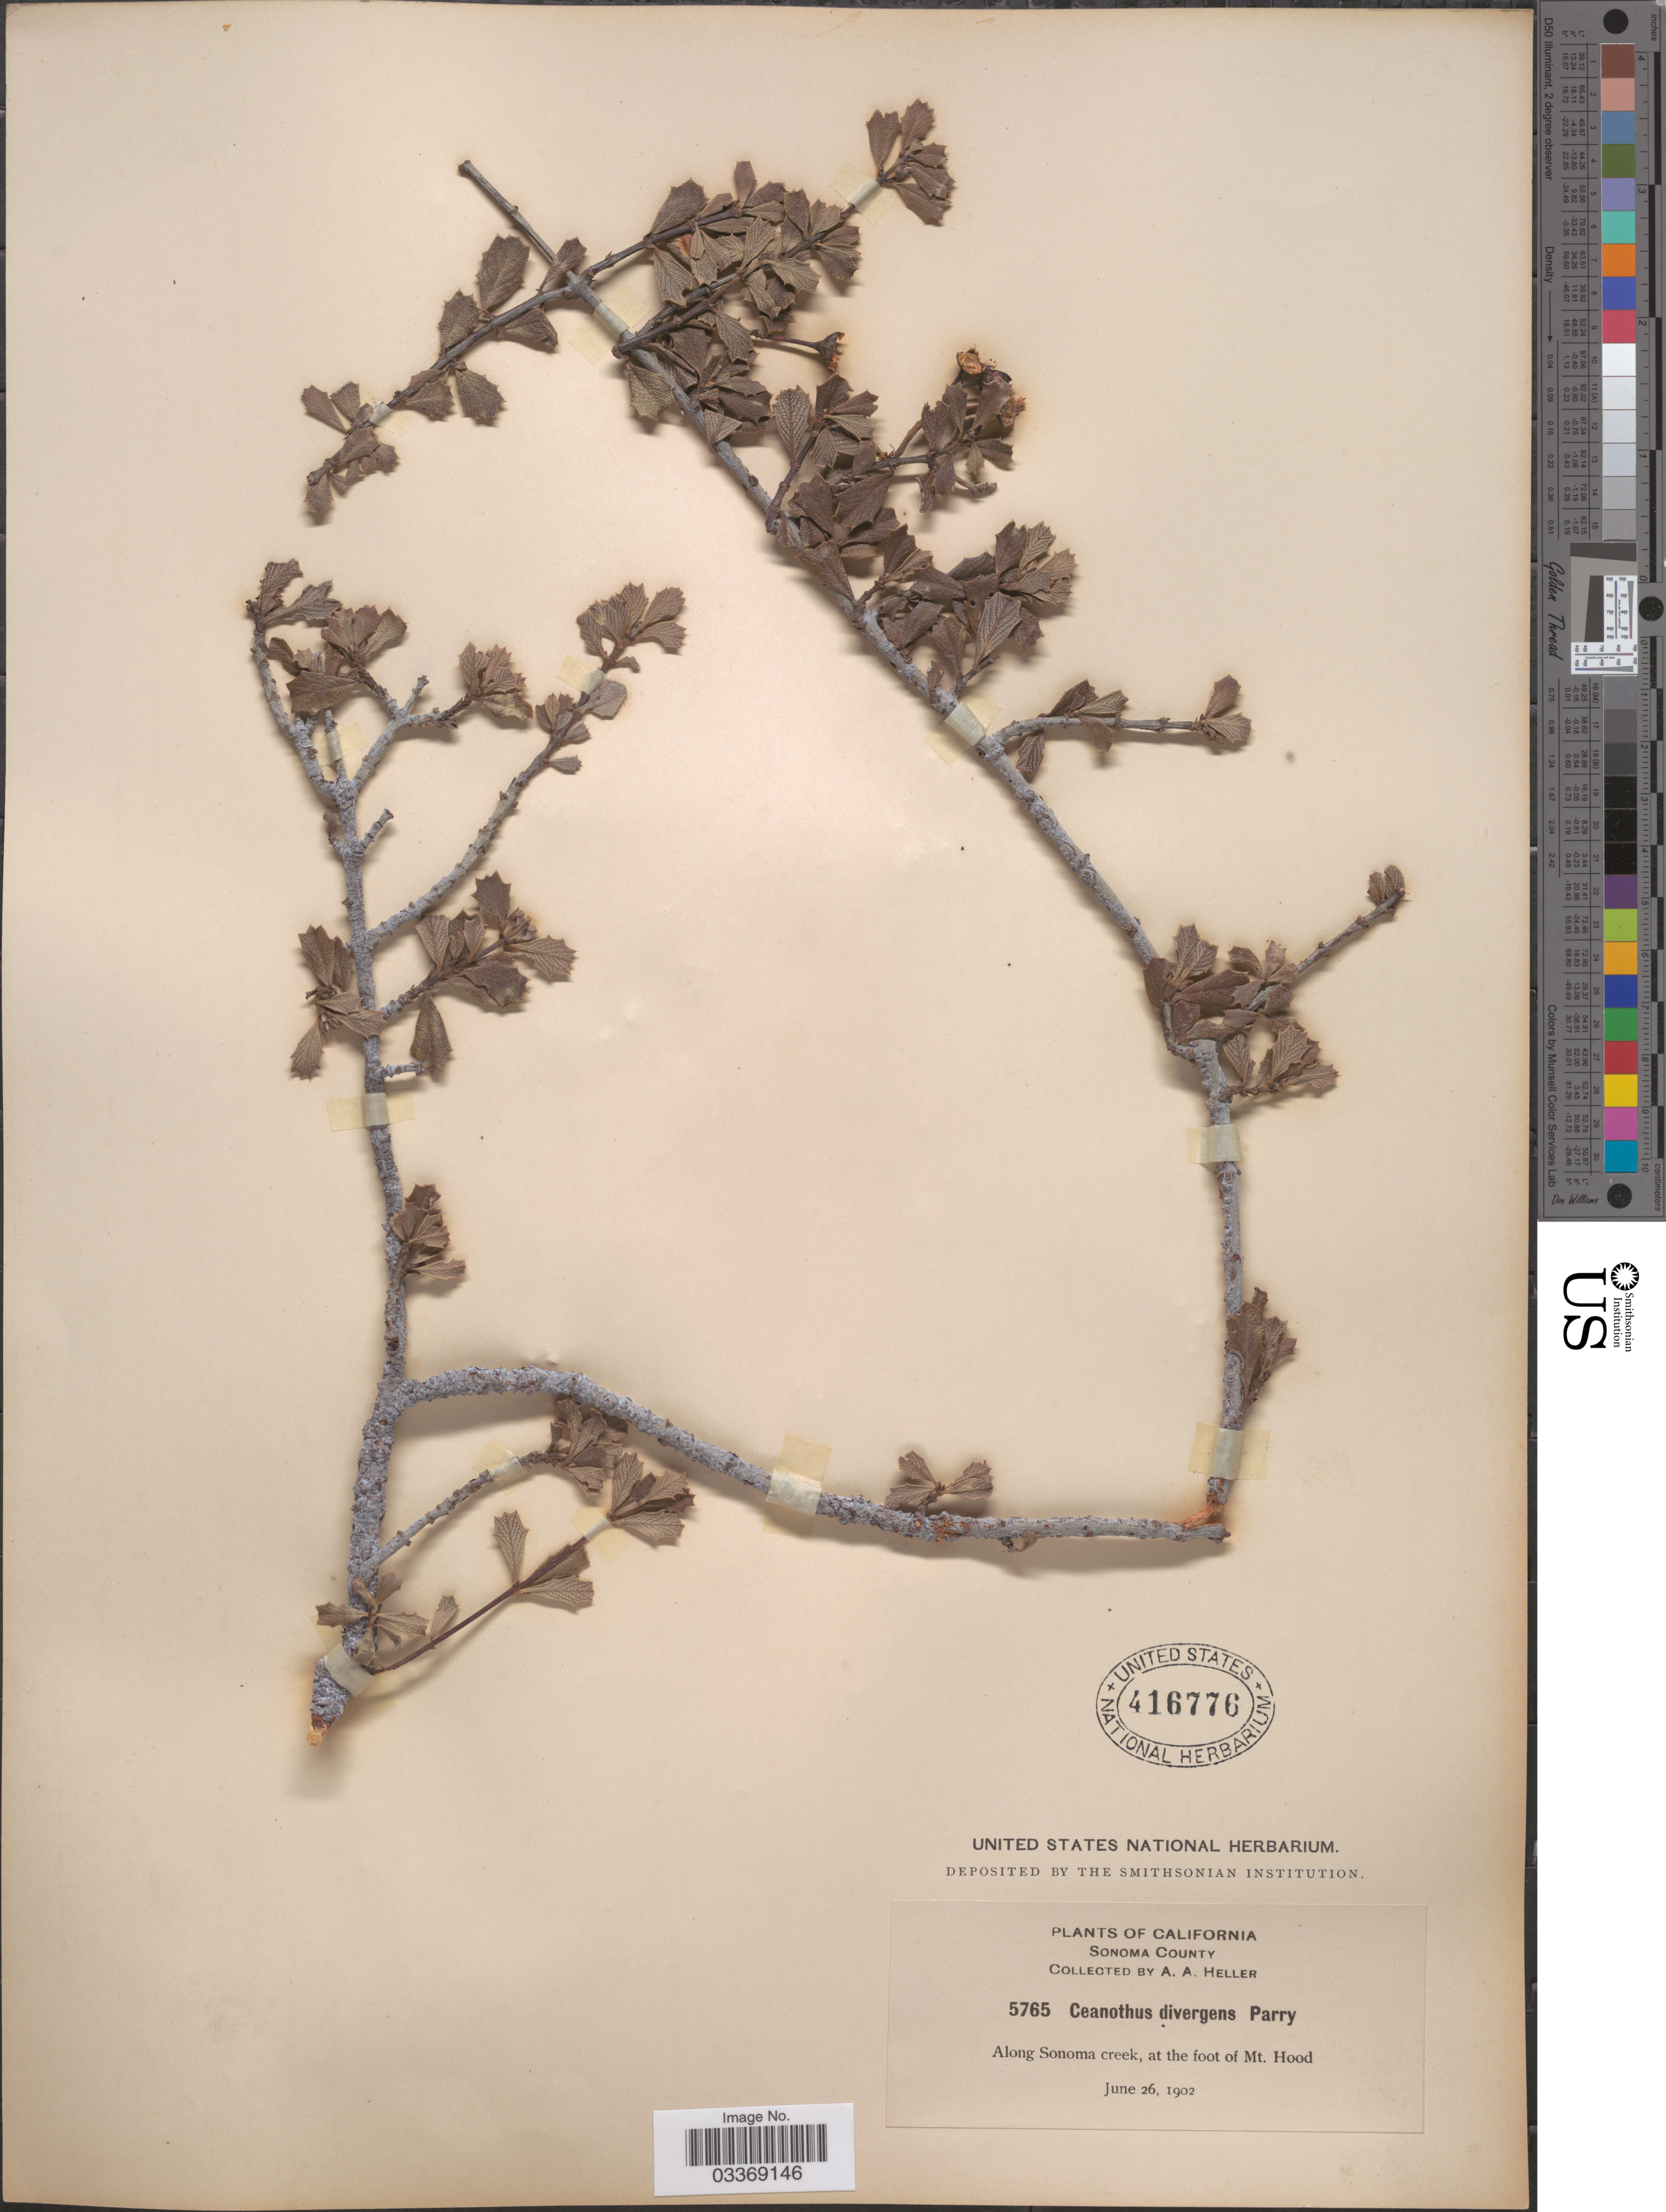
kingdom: Plantae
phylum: Tracheophyta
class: Magnoliopsida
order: Rosales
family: Rhamnaceae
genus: Ceanothus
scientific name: Ceanothus divergens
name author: Parry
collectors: A. A. Heller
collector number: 5765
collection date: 1902-06-26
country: United States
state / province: California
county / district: Sonoma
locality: Sonoma County, Along Sonoma creek, at the foot of Mt. Hood.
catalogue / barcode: US 416776